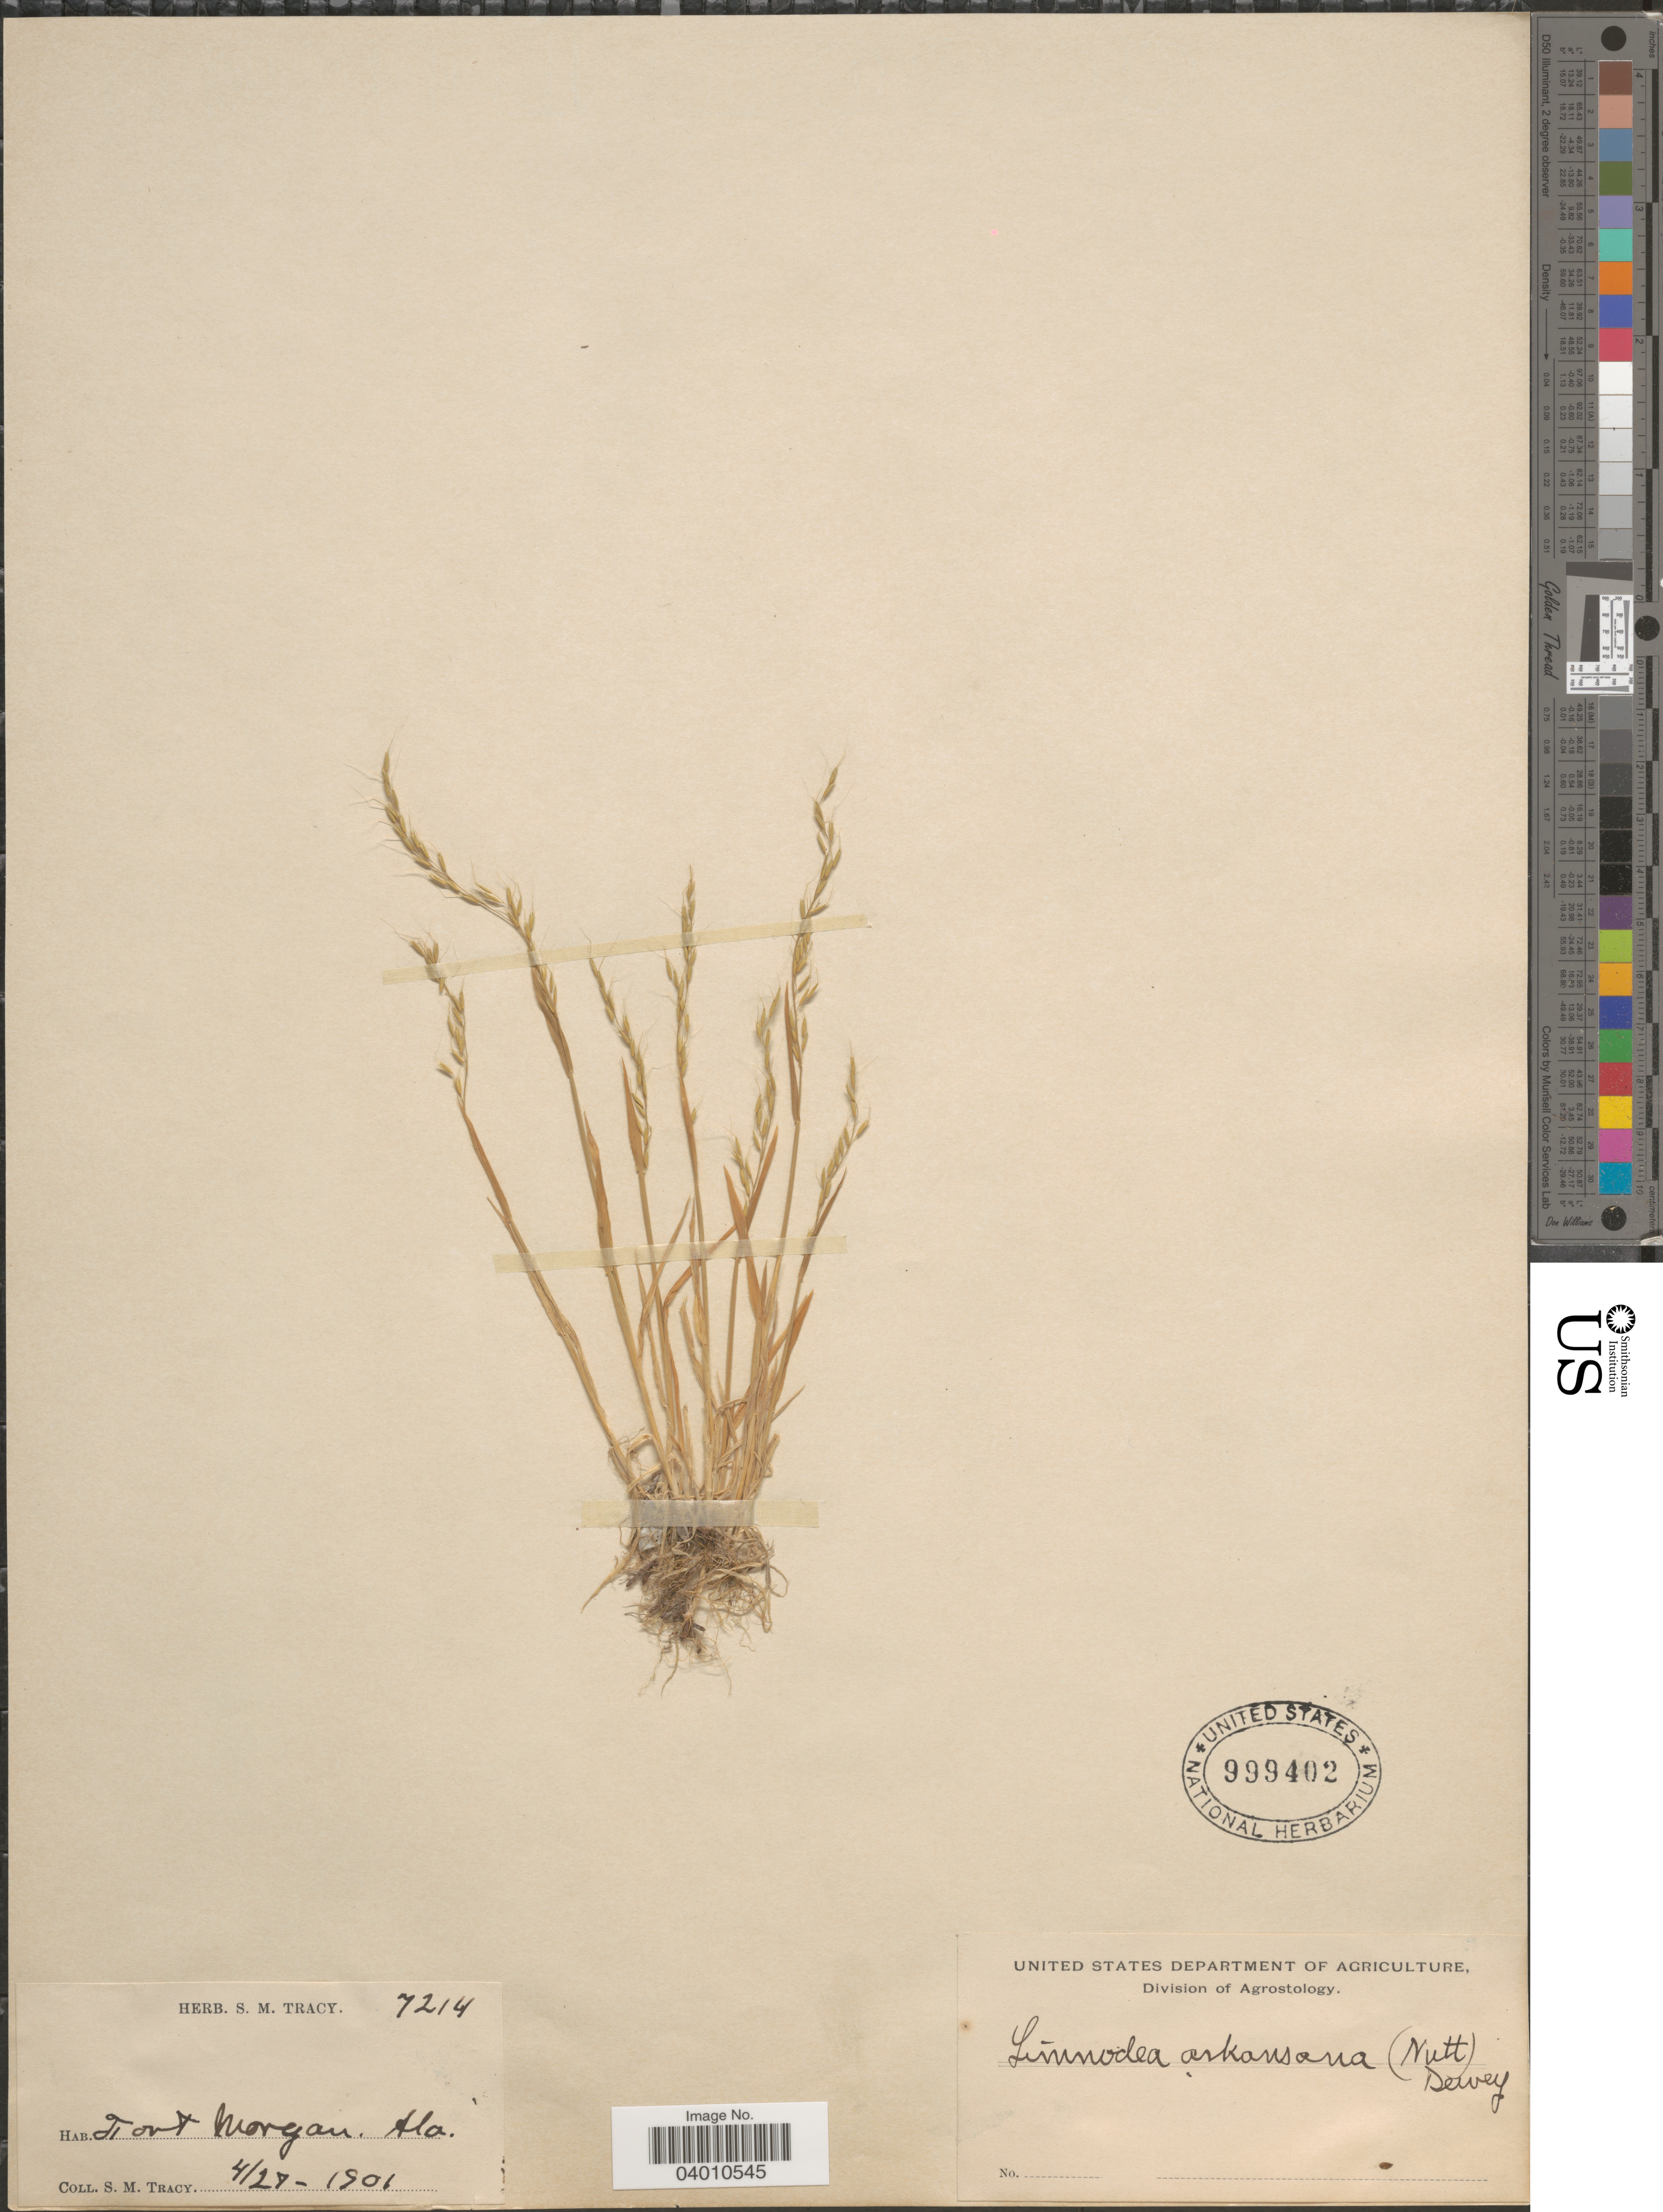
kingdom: Plantae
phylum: Tracheophyta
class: Liliopsida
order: Poales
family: Poaceae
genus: Limnodea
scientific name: Limnodea arkansana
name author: (Nutt.) L.H. Dewey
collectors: S. M. Tracy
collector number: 7214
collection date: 1901-04-27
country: United States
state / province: Alabama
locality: Fort Morgan.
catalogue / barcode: US 999402